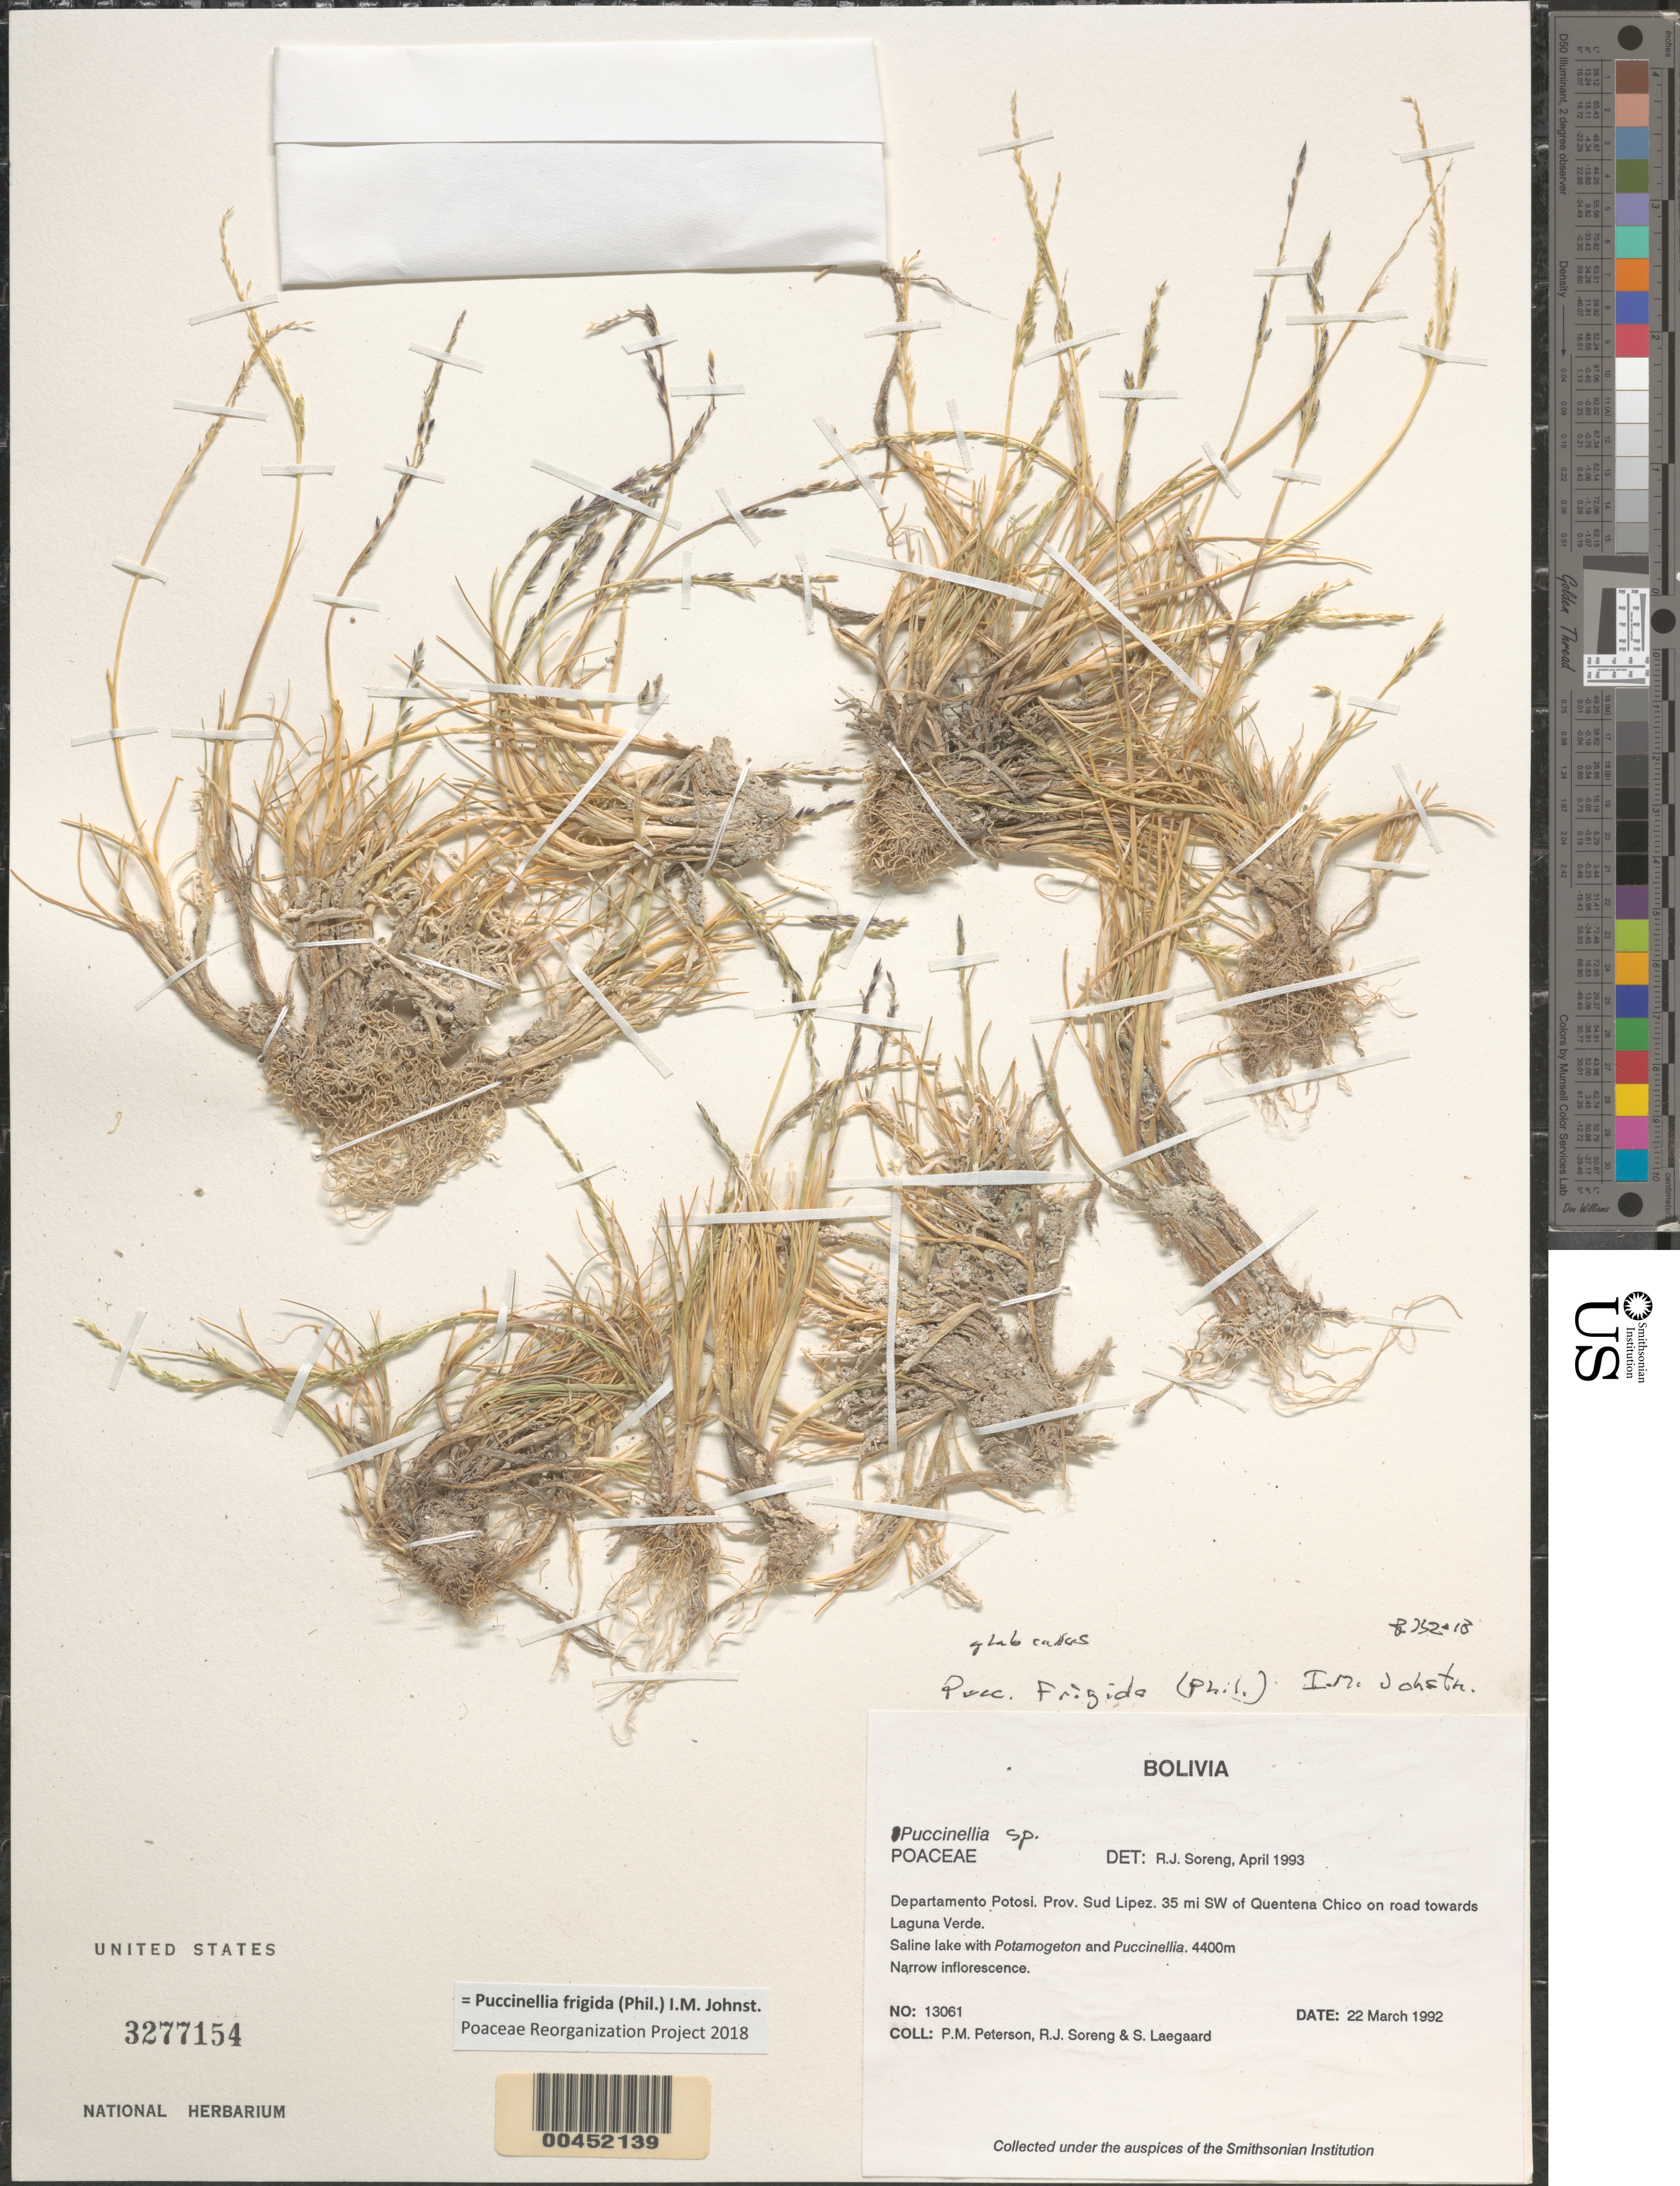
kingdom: Plantae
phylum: Tracheophyta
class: Liliopsida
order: Poales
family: Poaceae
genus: Puccinellia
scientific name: Puccinellia frigida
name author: (Phil.) I.M. Johnst.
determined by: Poaceae Reorganization Project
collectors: P. M. Peterson, R. J. Soreng & S. Lægaard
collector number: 13061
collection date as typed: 22 Mar 1992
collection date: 1992-03-22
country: Bolivia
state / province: Potosí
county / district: Sud Lípez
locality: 35 mi SW of Quentena Chico on road towards Laguna Verde.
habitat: Saline lake with Potamogeton and Puccinellia.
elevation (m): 4400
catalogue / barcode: US 3277154